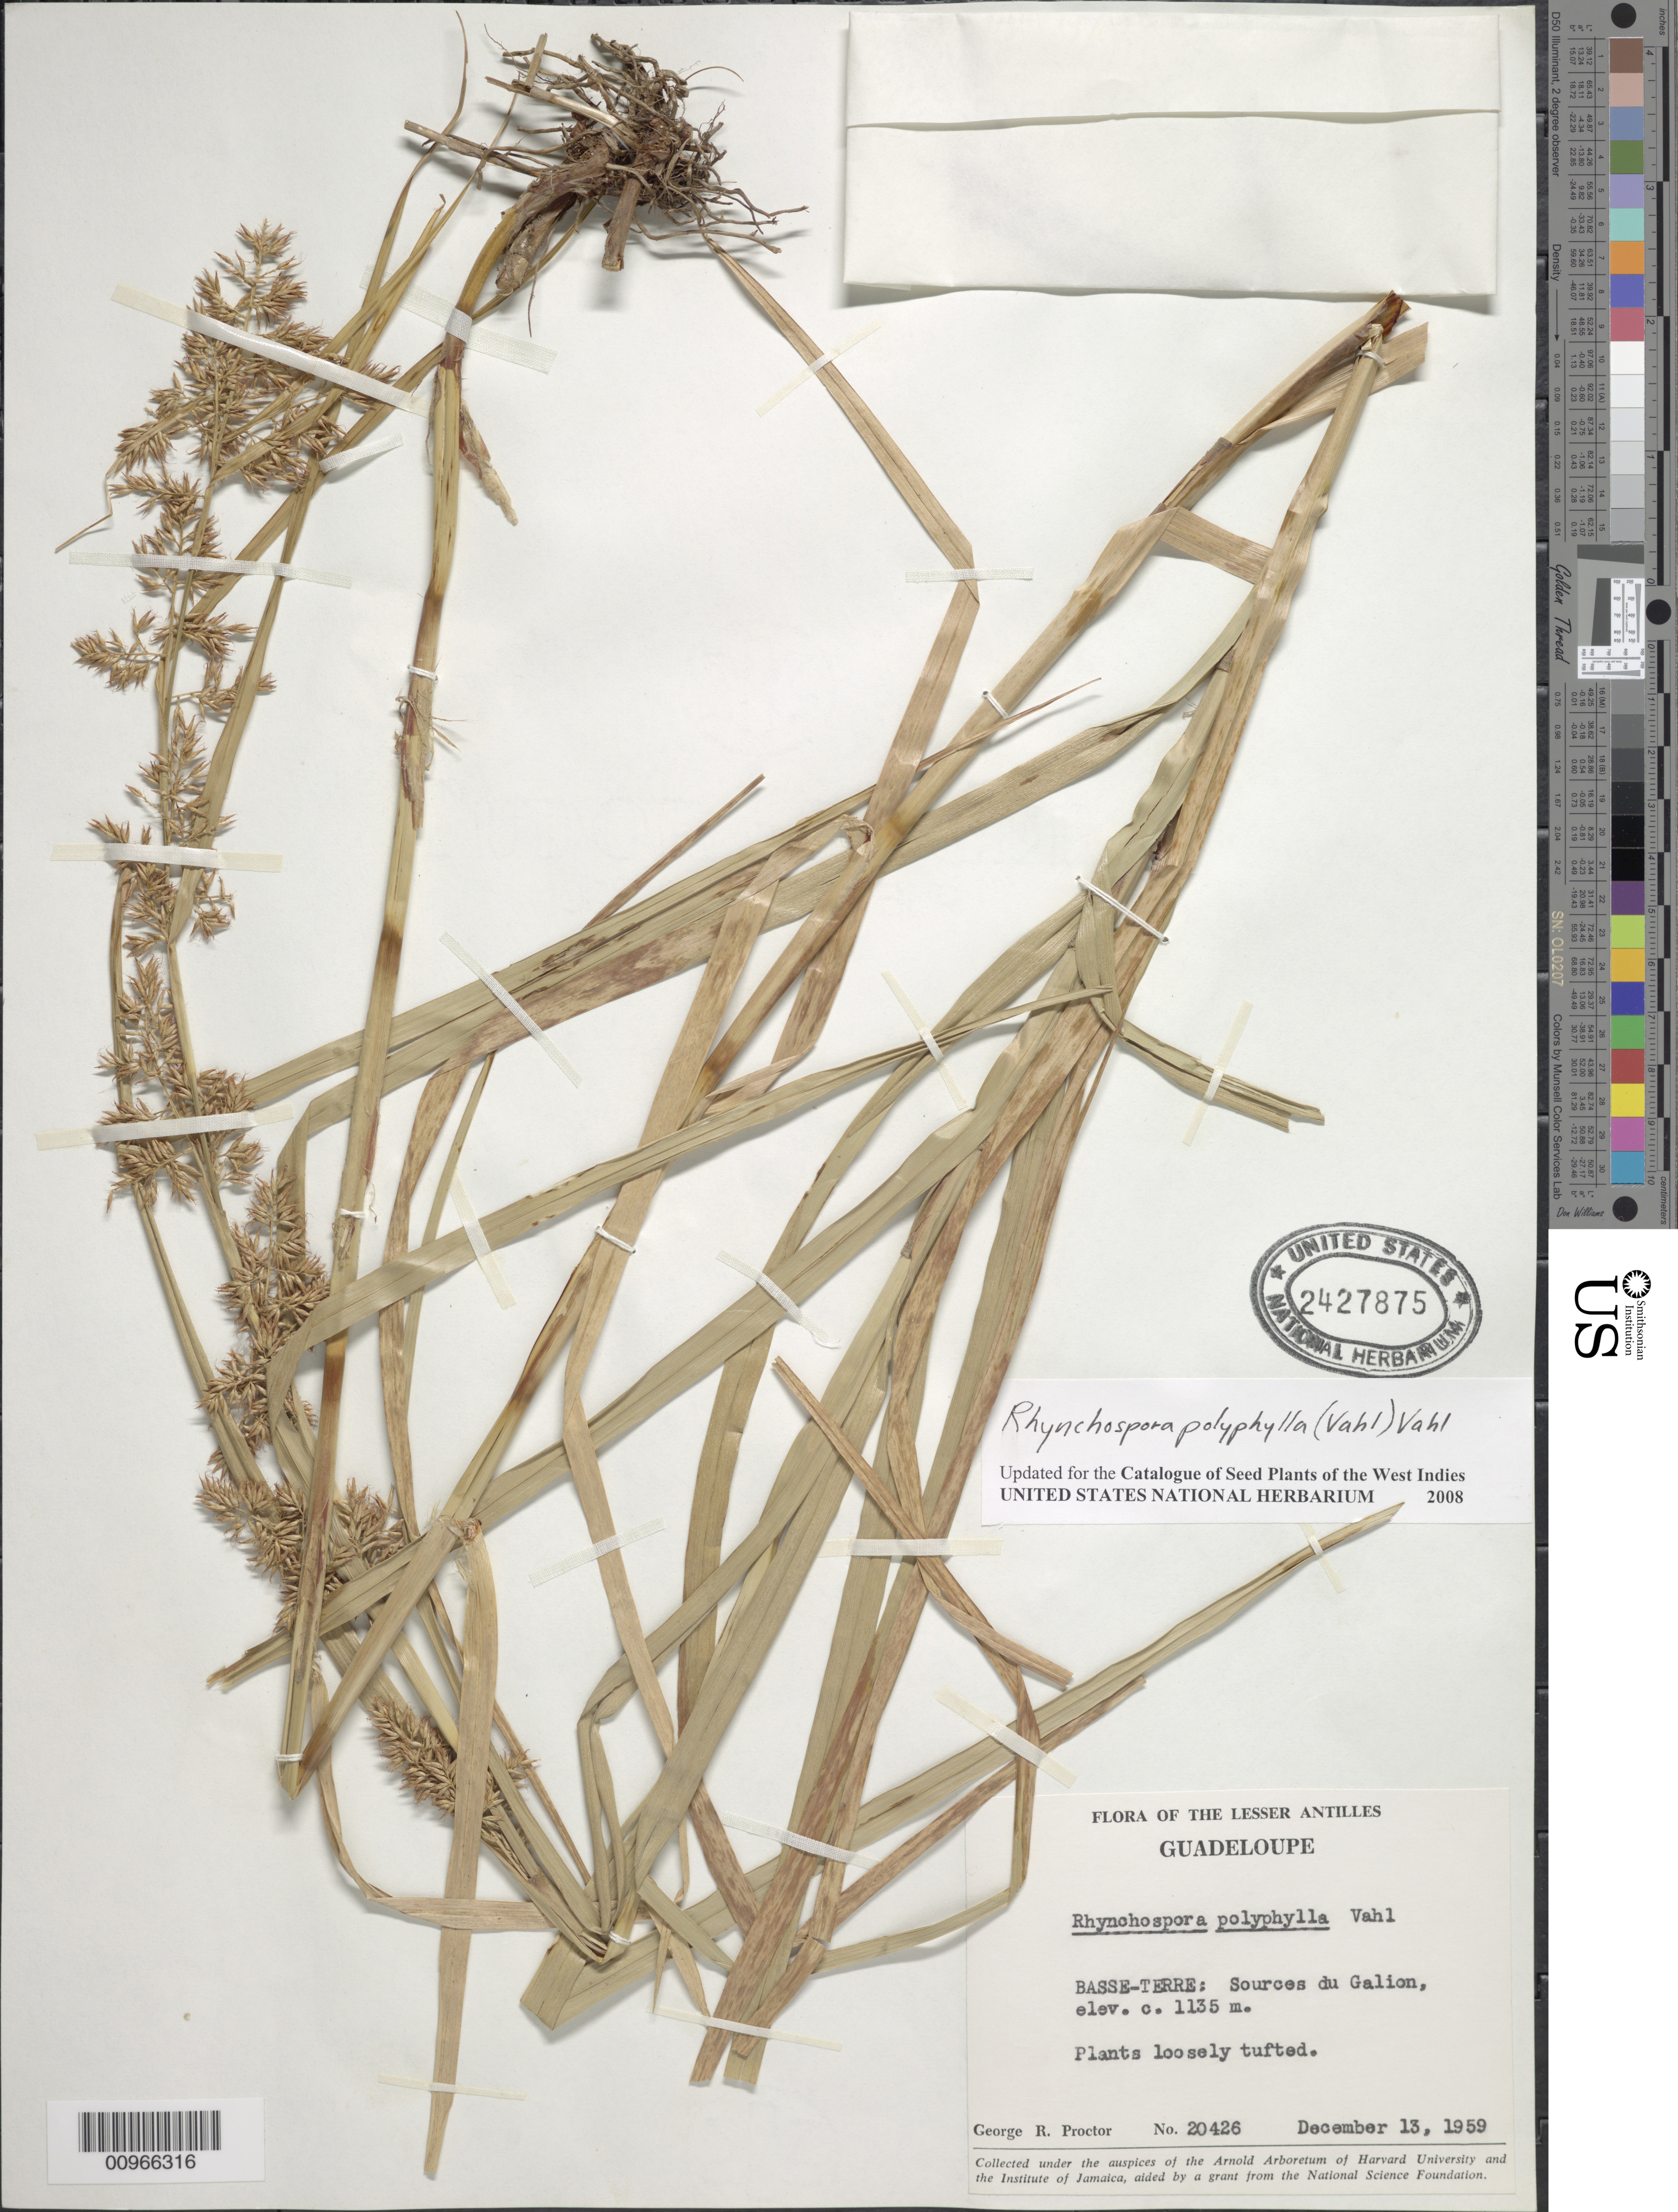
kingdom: Plantae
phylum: Tracheophyta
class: Liliopsida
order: Poales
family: Cyperaceae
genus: Rhynchospora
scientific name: Rhynchospora polyphylla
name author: (Vahl) Vahl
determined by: Strong, M. T., (US), Smithsonian Institution - National Museum of Natural History (UNITED STATES)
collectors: G. R. Proctor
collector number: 20426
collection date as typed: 13 Dec 1959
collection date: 1959-12-13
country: Guadeloupe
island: Basse Terre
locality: Basse-Terre, Sources du Galion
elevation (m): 1135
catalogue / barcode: US 2427875